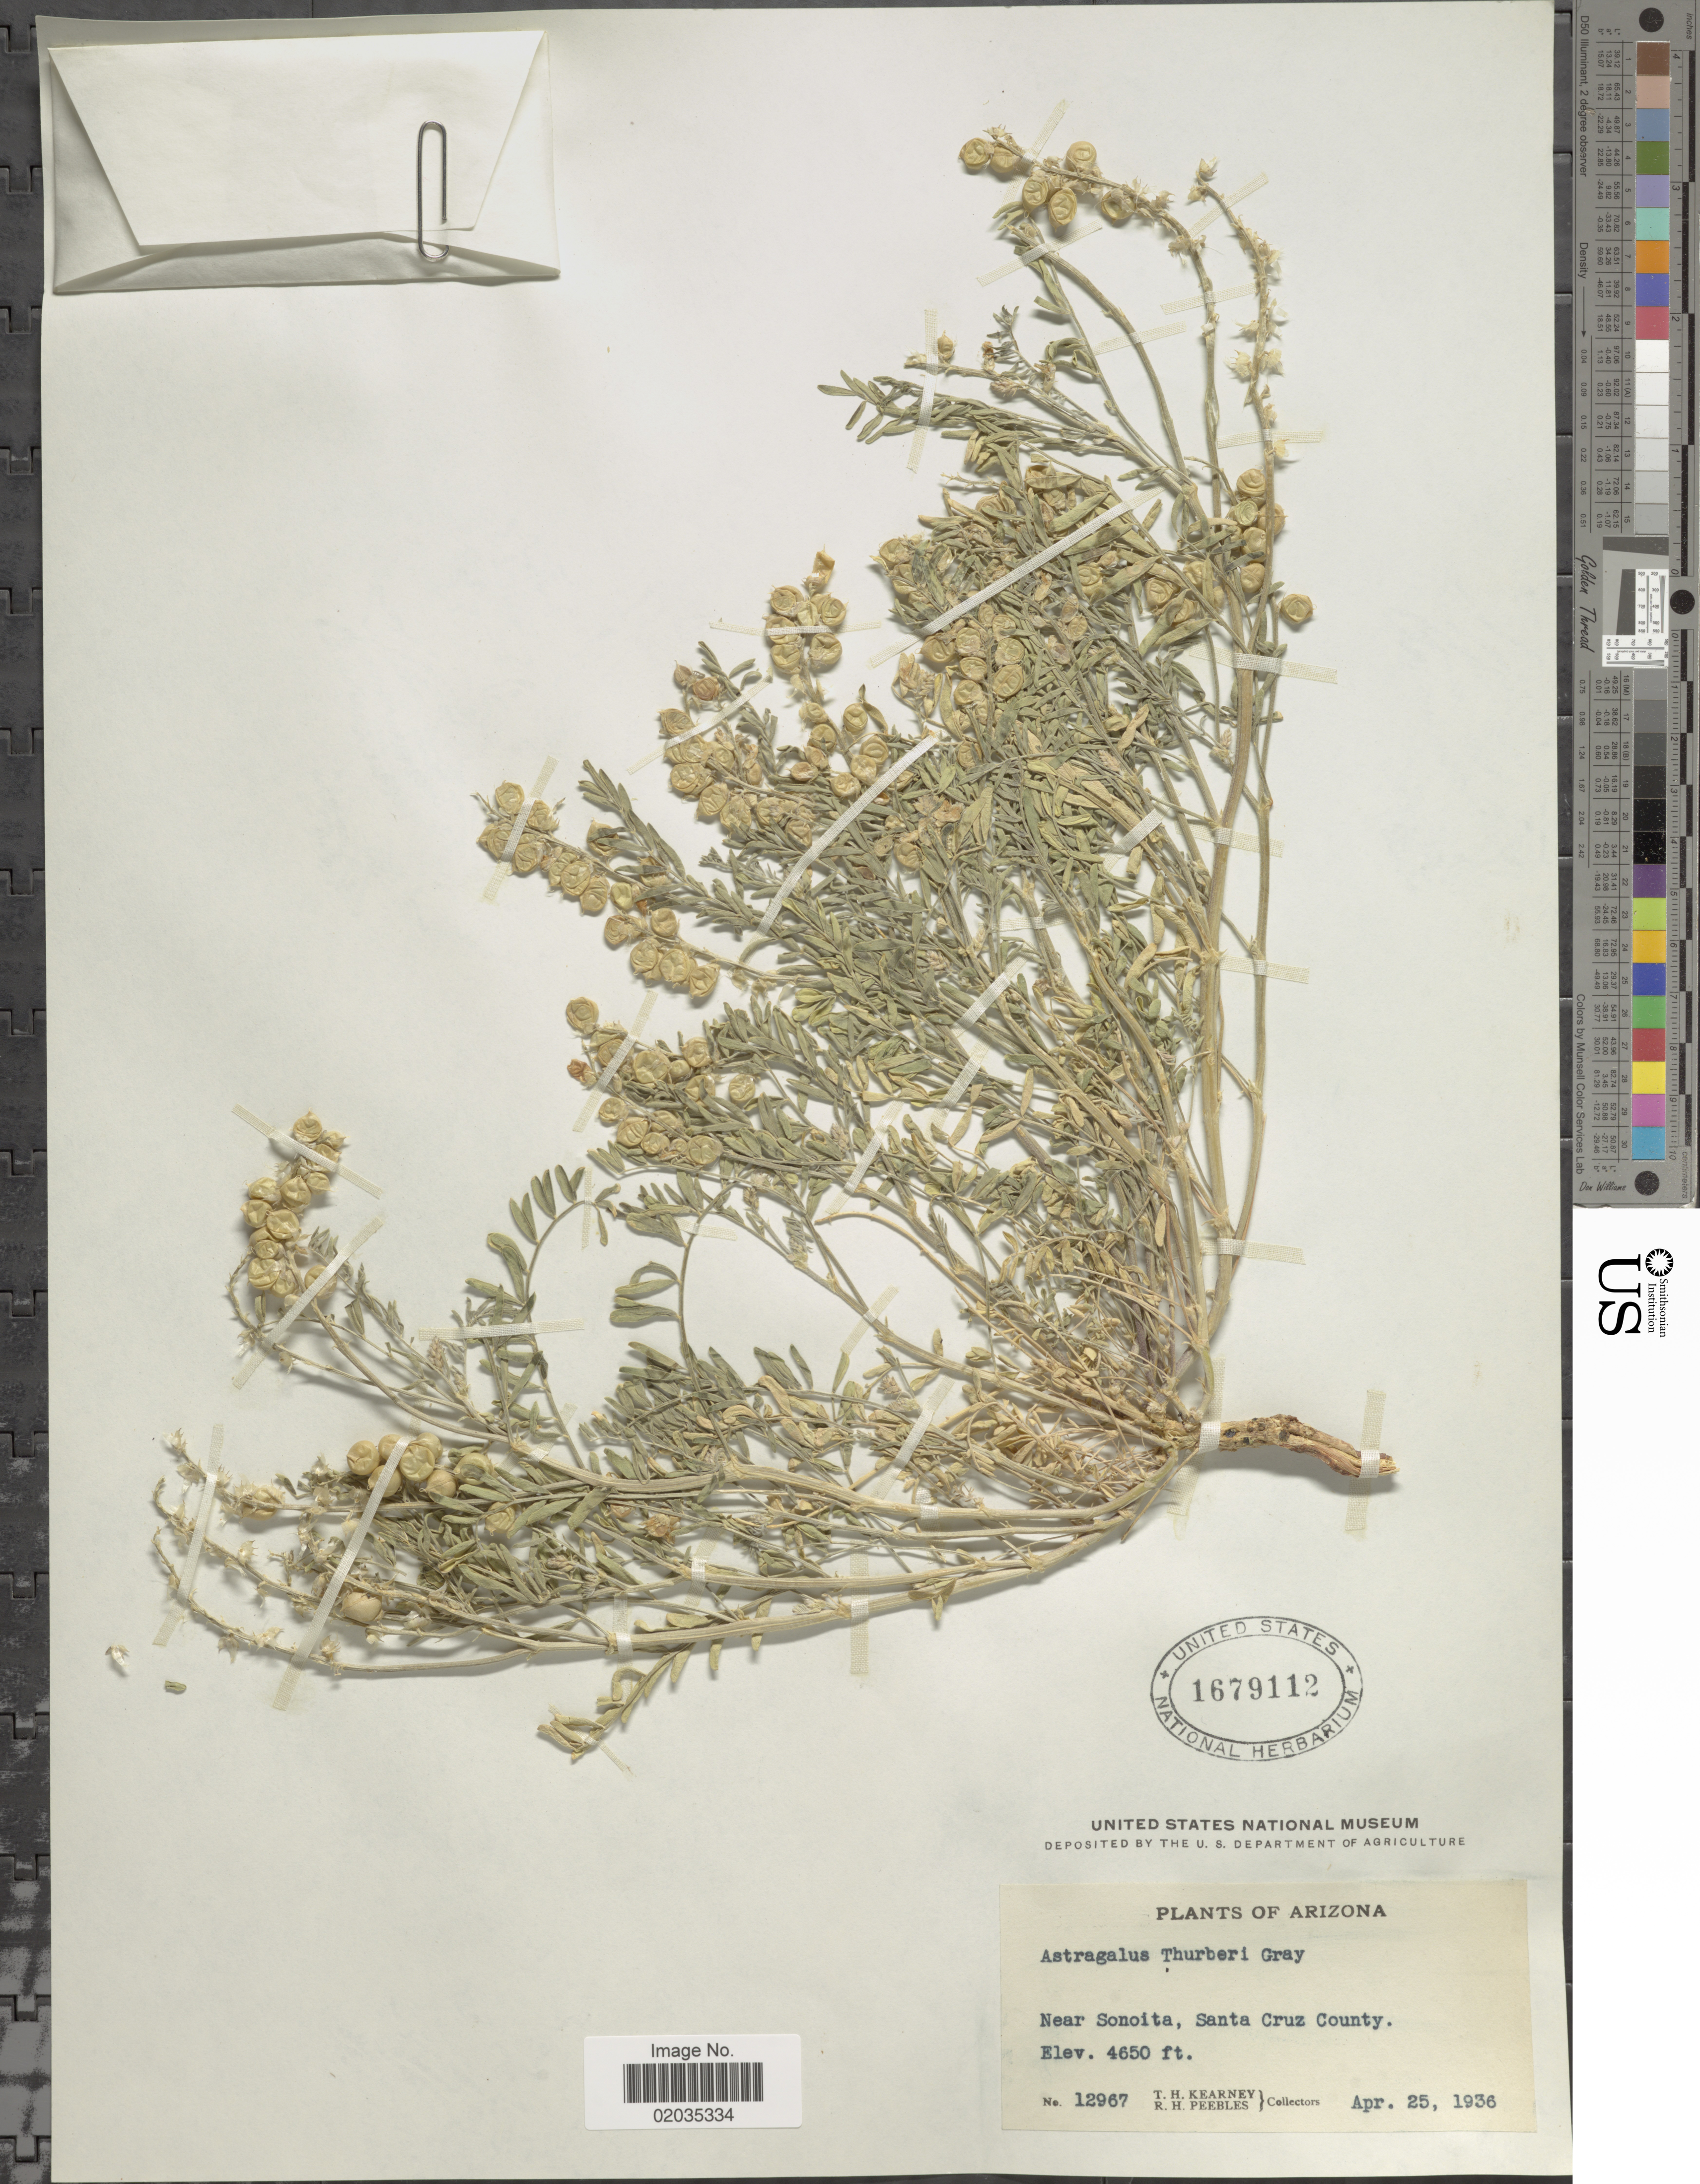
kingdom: Plantae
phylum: Tracheophyta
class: Magnoliopsida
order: Fabales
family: Fabaceae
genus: Astragalus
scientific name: Astragalus thurberi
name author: A. Gray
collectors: T. H. Kearney & R. H. Peebles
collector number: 12967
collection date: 1936-04-25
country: United States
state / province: Arizona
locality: Near Somita, Santa Cruz County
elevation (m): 1417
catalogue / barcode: US 1679112